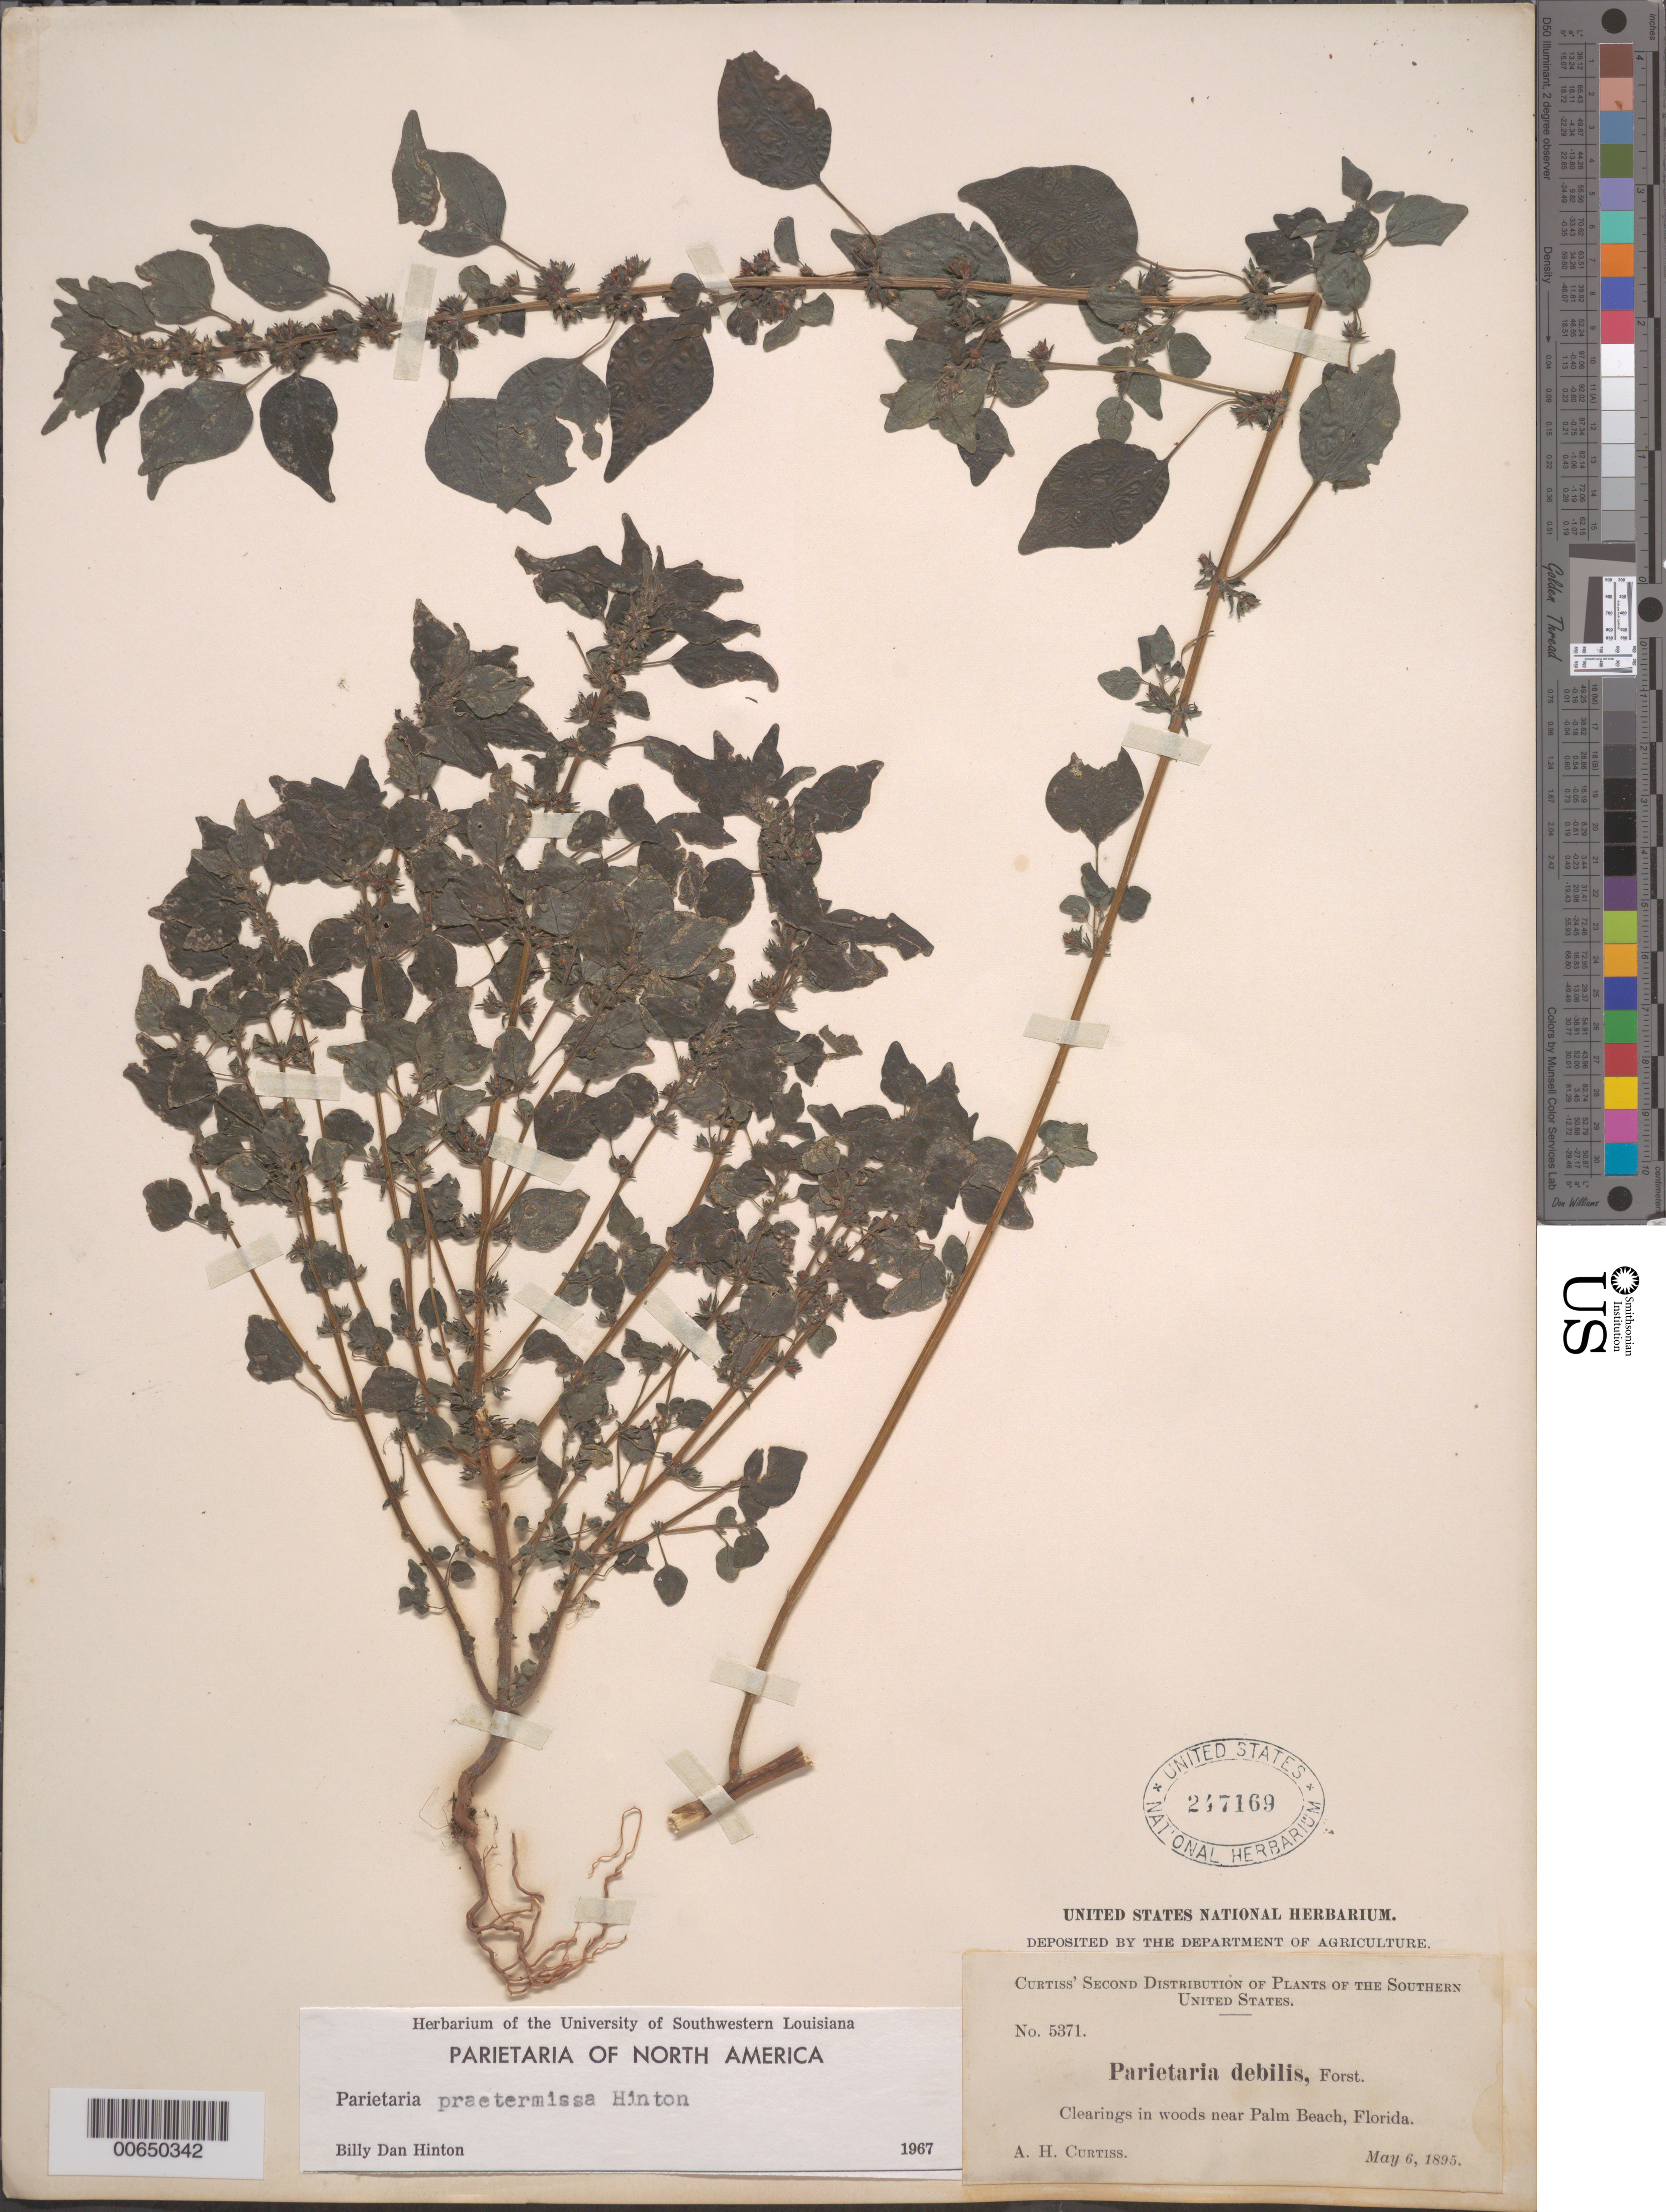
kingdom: Plantae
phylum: Tracheophyta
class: Magnoliopsida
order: Rosales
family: Urticaceae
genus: Parietaria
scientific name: Parietaria praetermissa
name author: Hinton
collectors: A. H. Curtiss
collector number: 5371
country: United States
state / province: Florida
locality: Near Palm Beach.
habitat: Clearings in woods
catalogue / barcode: US 247169